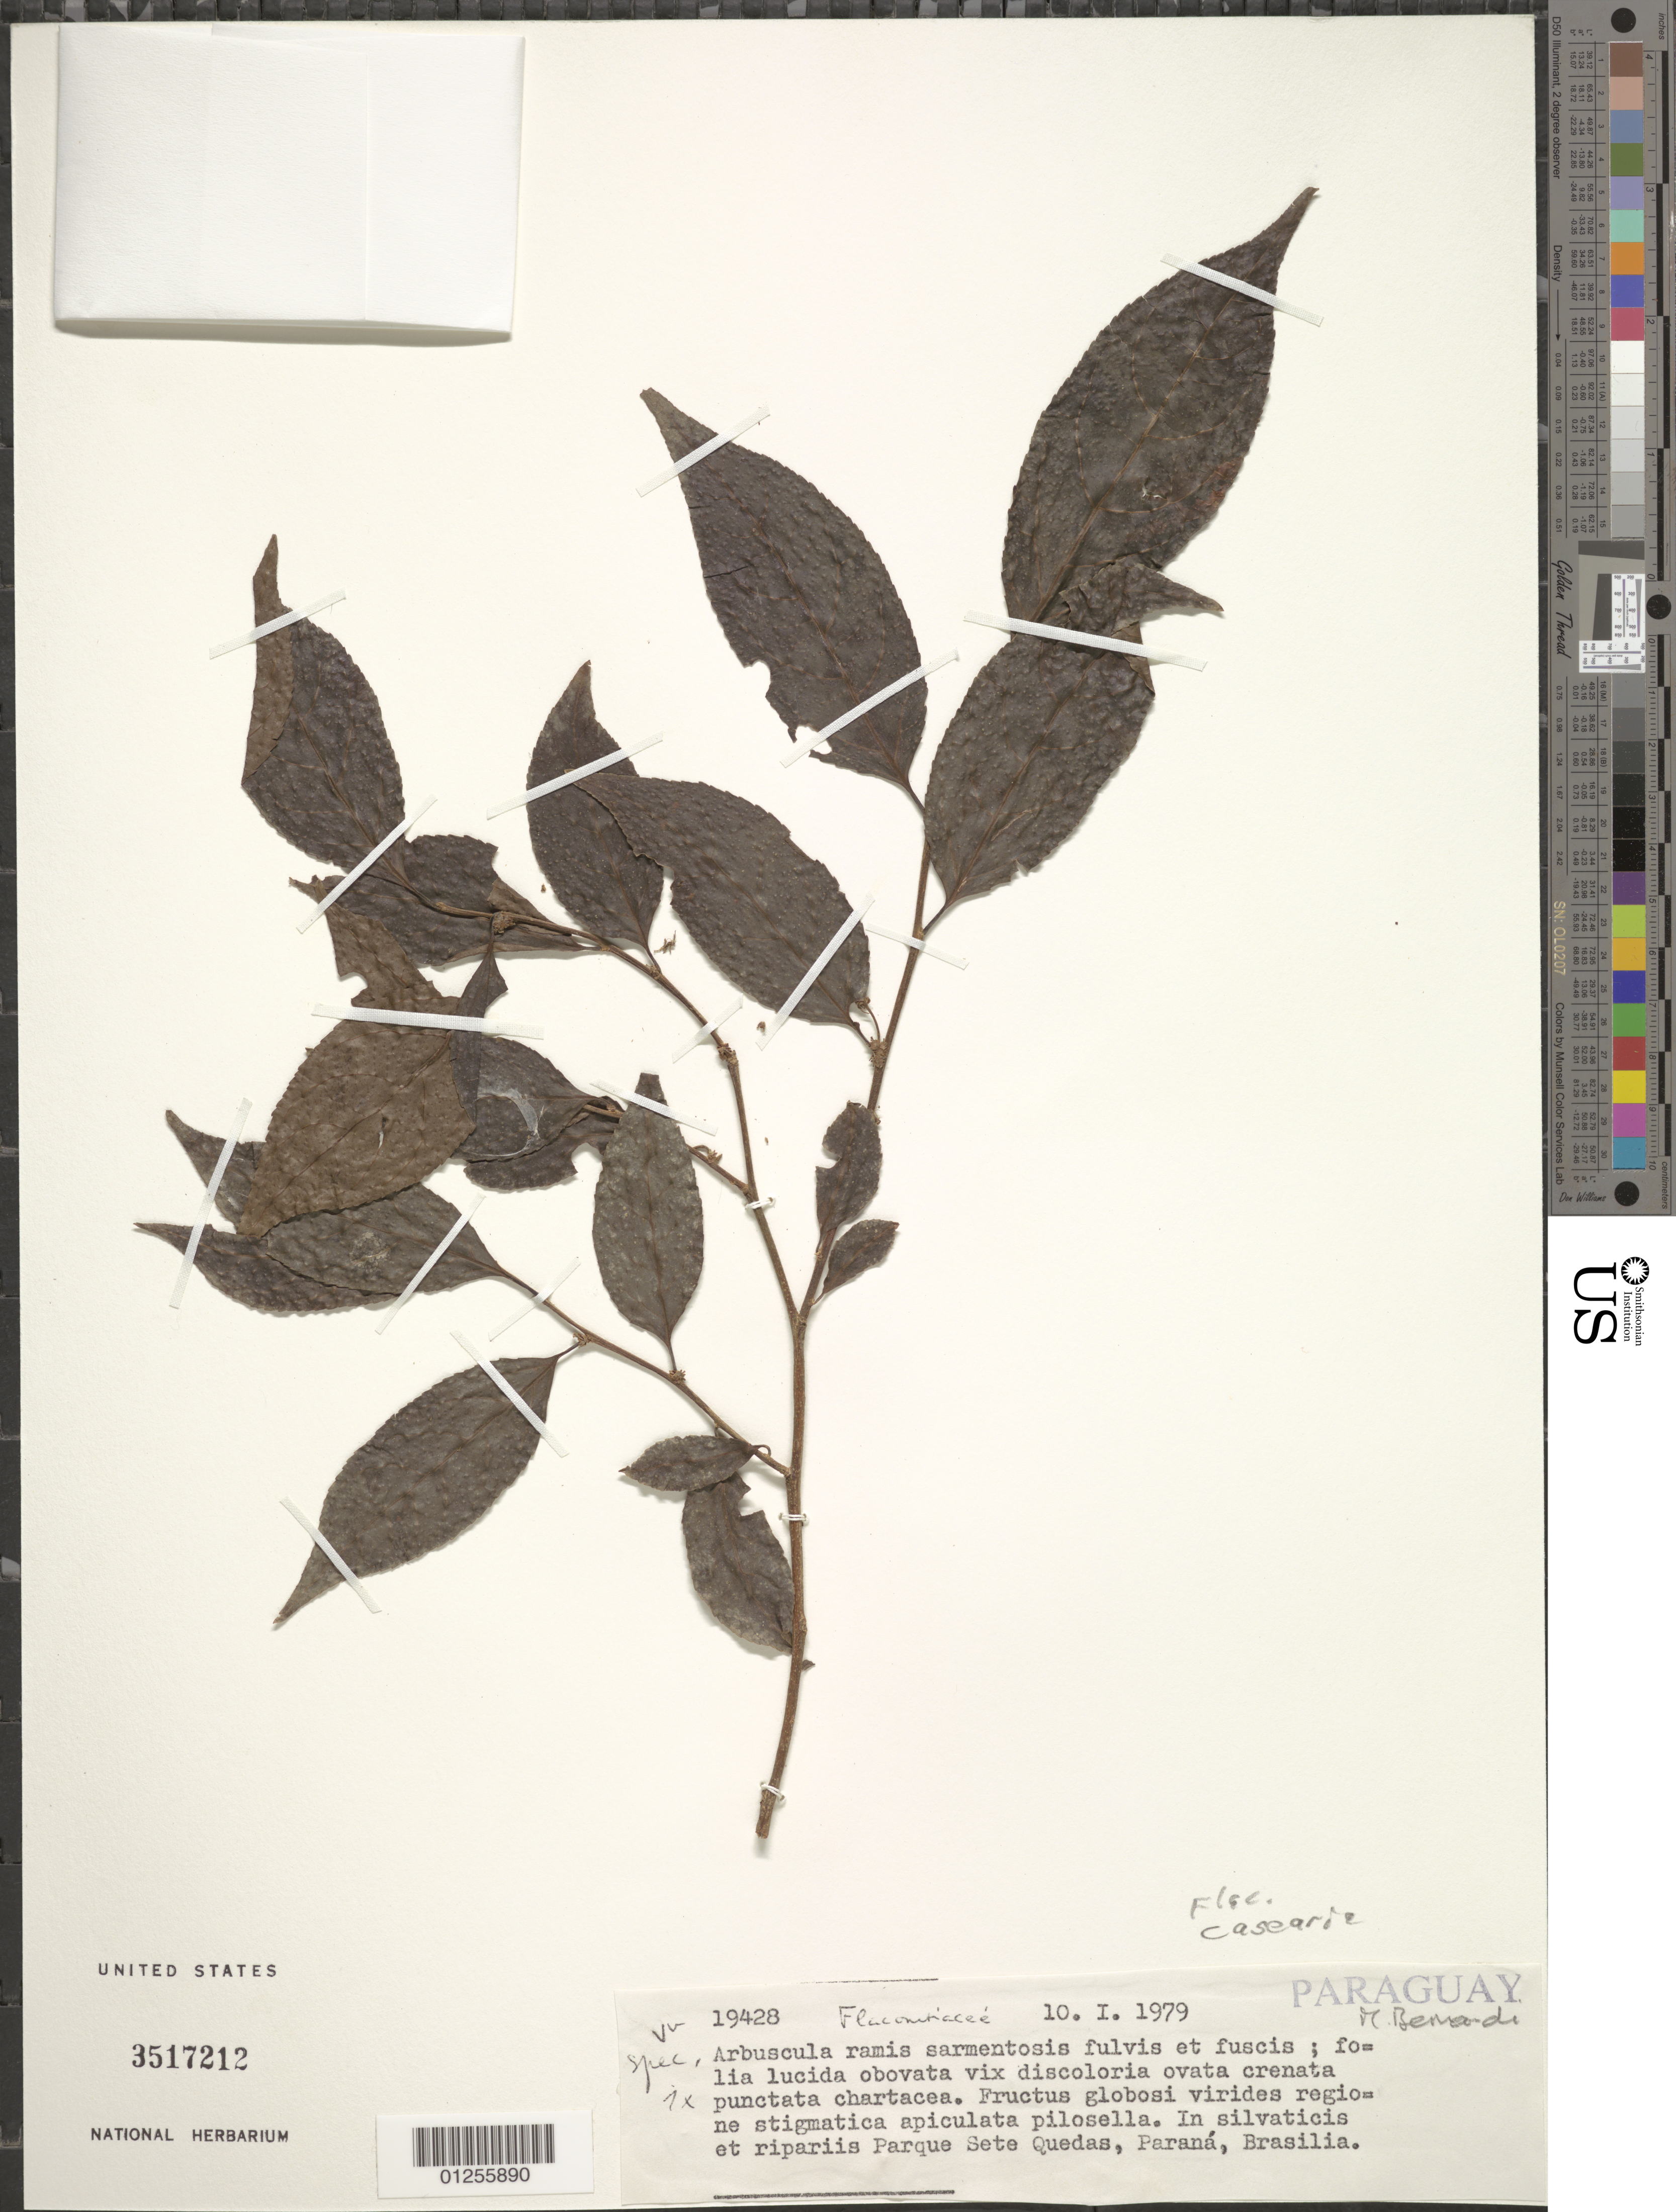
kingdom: Plantae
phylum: Tracheophyta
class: Magnoliopsida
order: Malpighiales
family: Salicaceae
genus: Casearia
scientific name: Casearia sp.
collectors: M. Bernardi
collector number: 19428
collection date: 1979-01-10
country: Brazil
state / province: Paraná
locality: Brasilia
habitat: In silvaticis et ripariis Parque Sete Quedas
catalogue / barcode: US 3517212